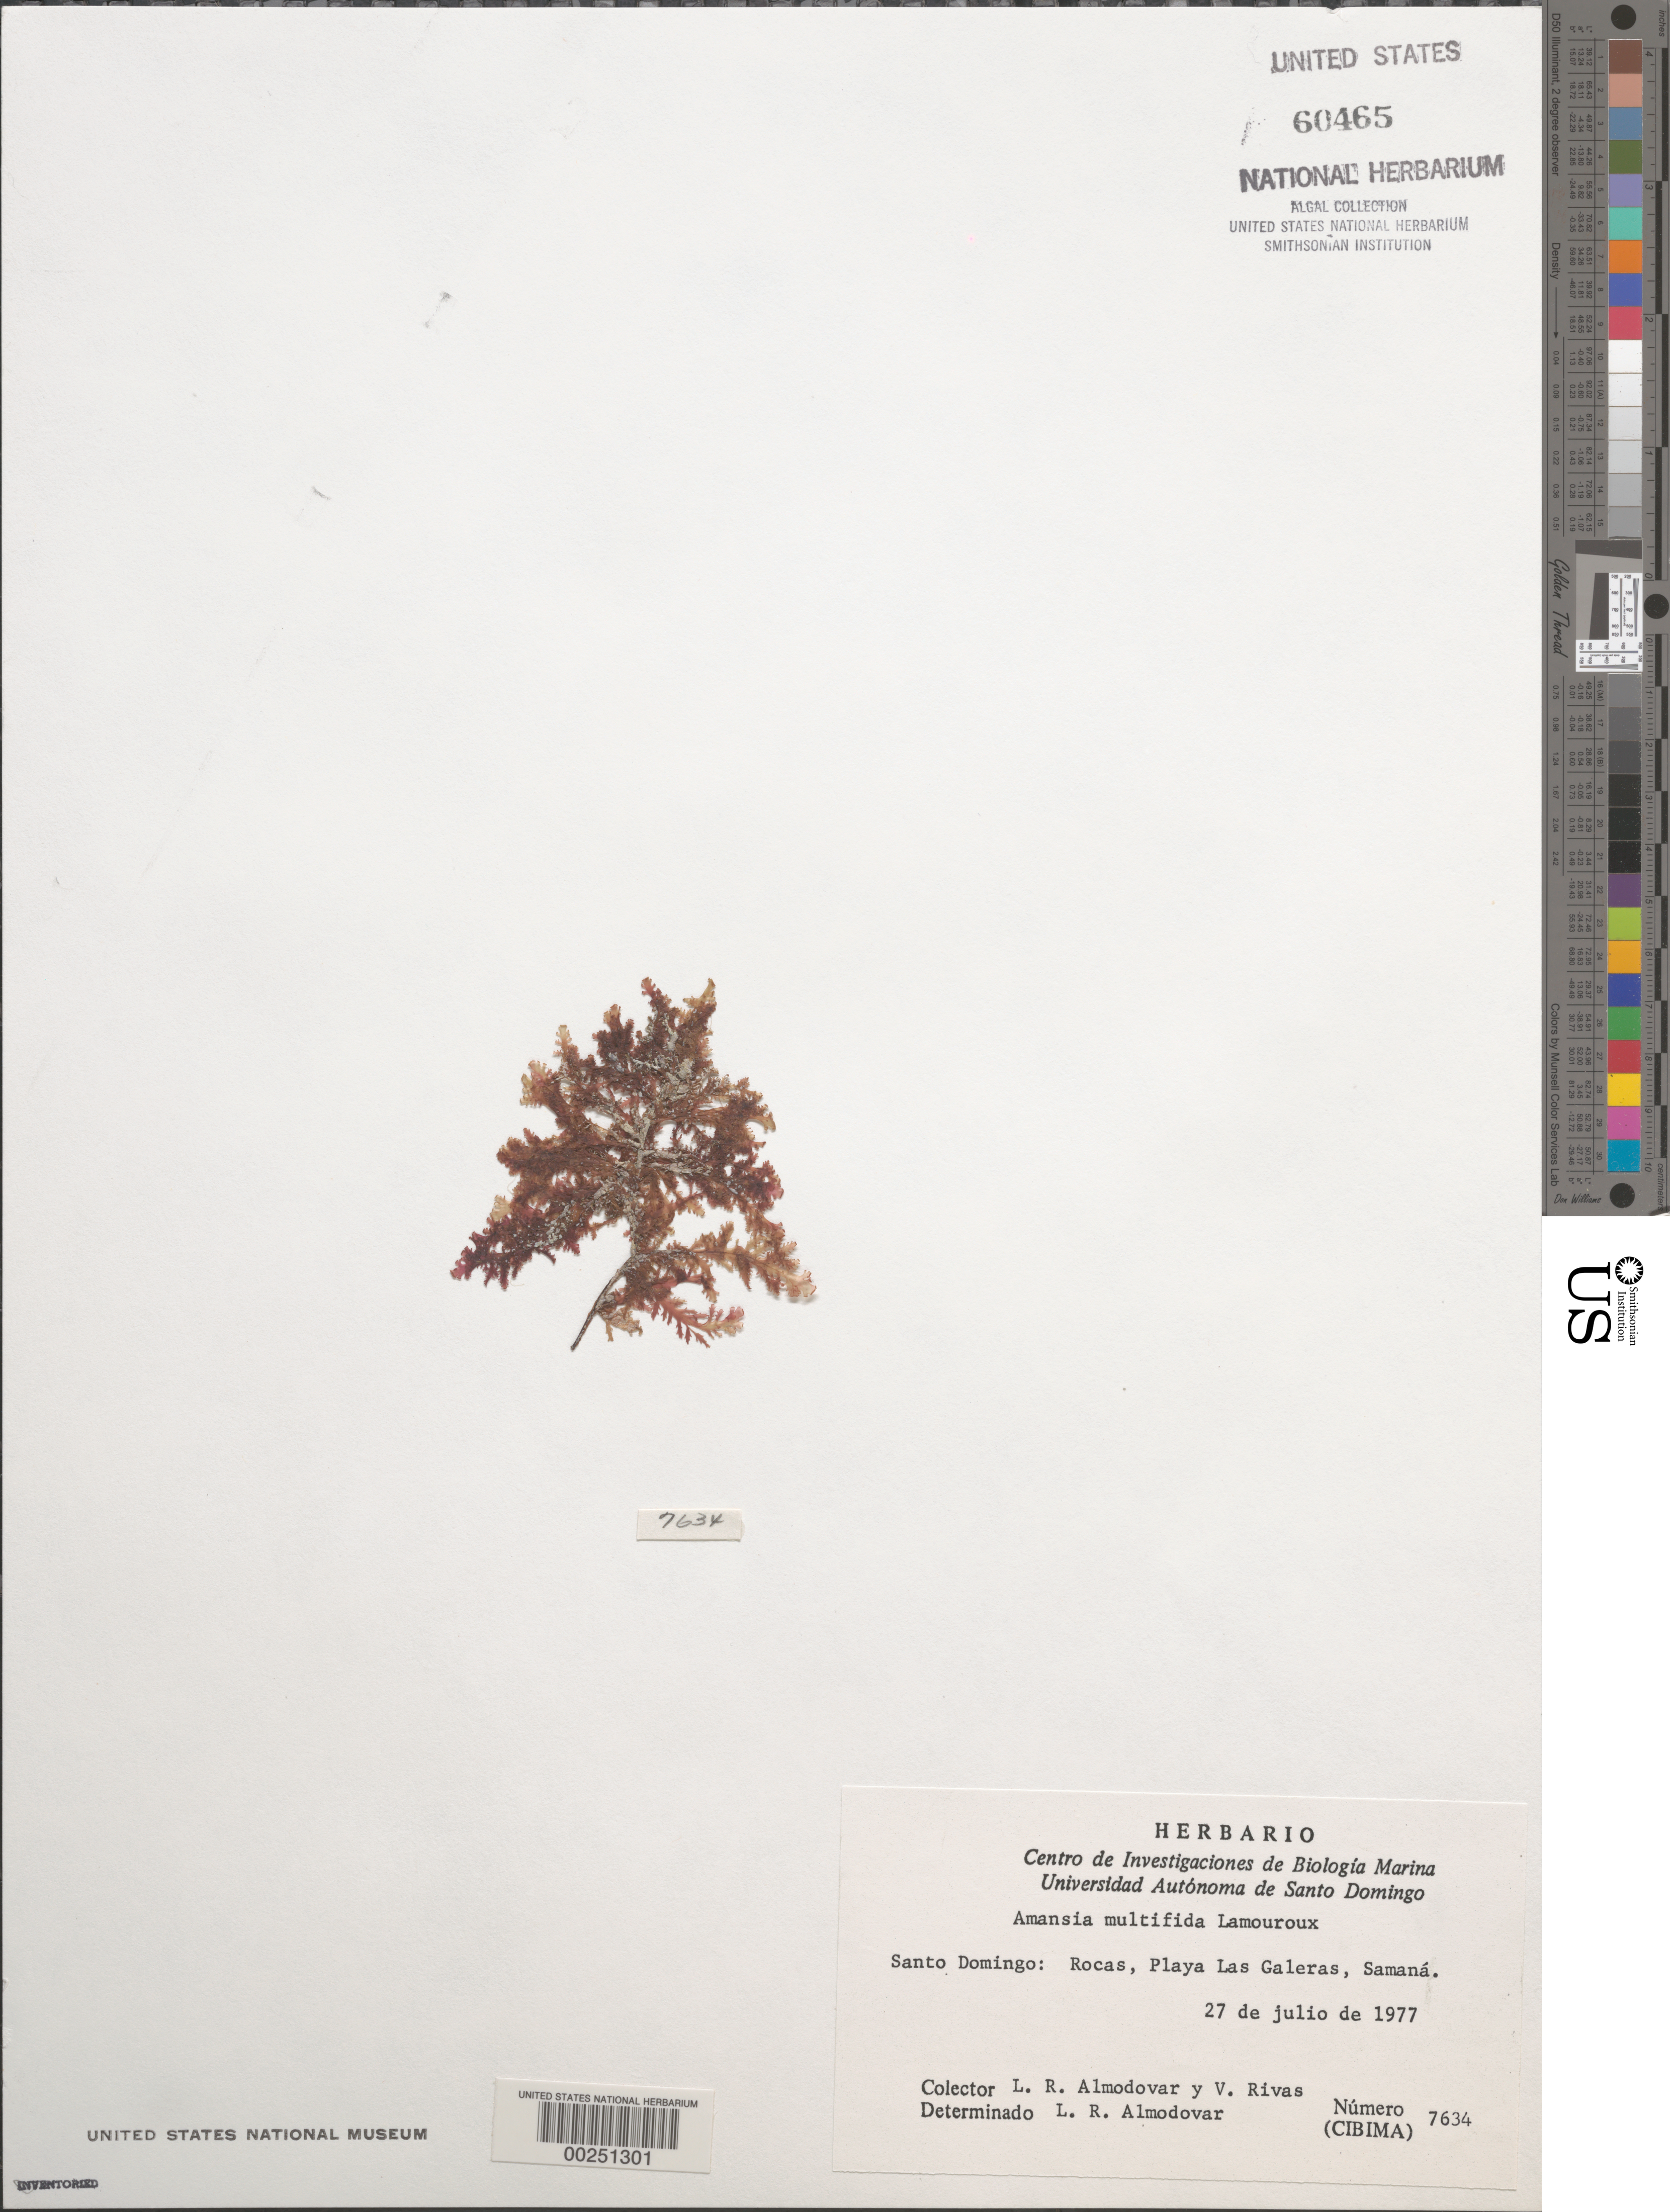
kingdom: Plantae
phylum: Rhodophyta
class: Florideophyceae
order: Ceramiales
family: Rhodomelaceae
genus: Amansia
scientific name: Amansia multifida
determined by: Almodovar, L. R.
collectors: L. Almodovar & V. Rivas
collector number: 7634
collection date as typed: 27 Jul 1977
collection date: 1977-07-27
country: Dominican Republic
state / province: Samaná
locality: Playa Las Galeras, Samana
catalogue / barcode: US 60465